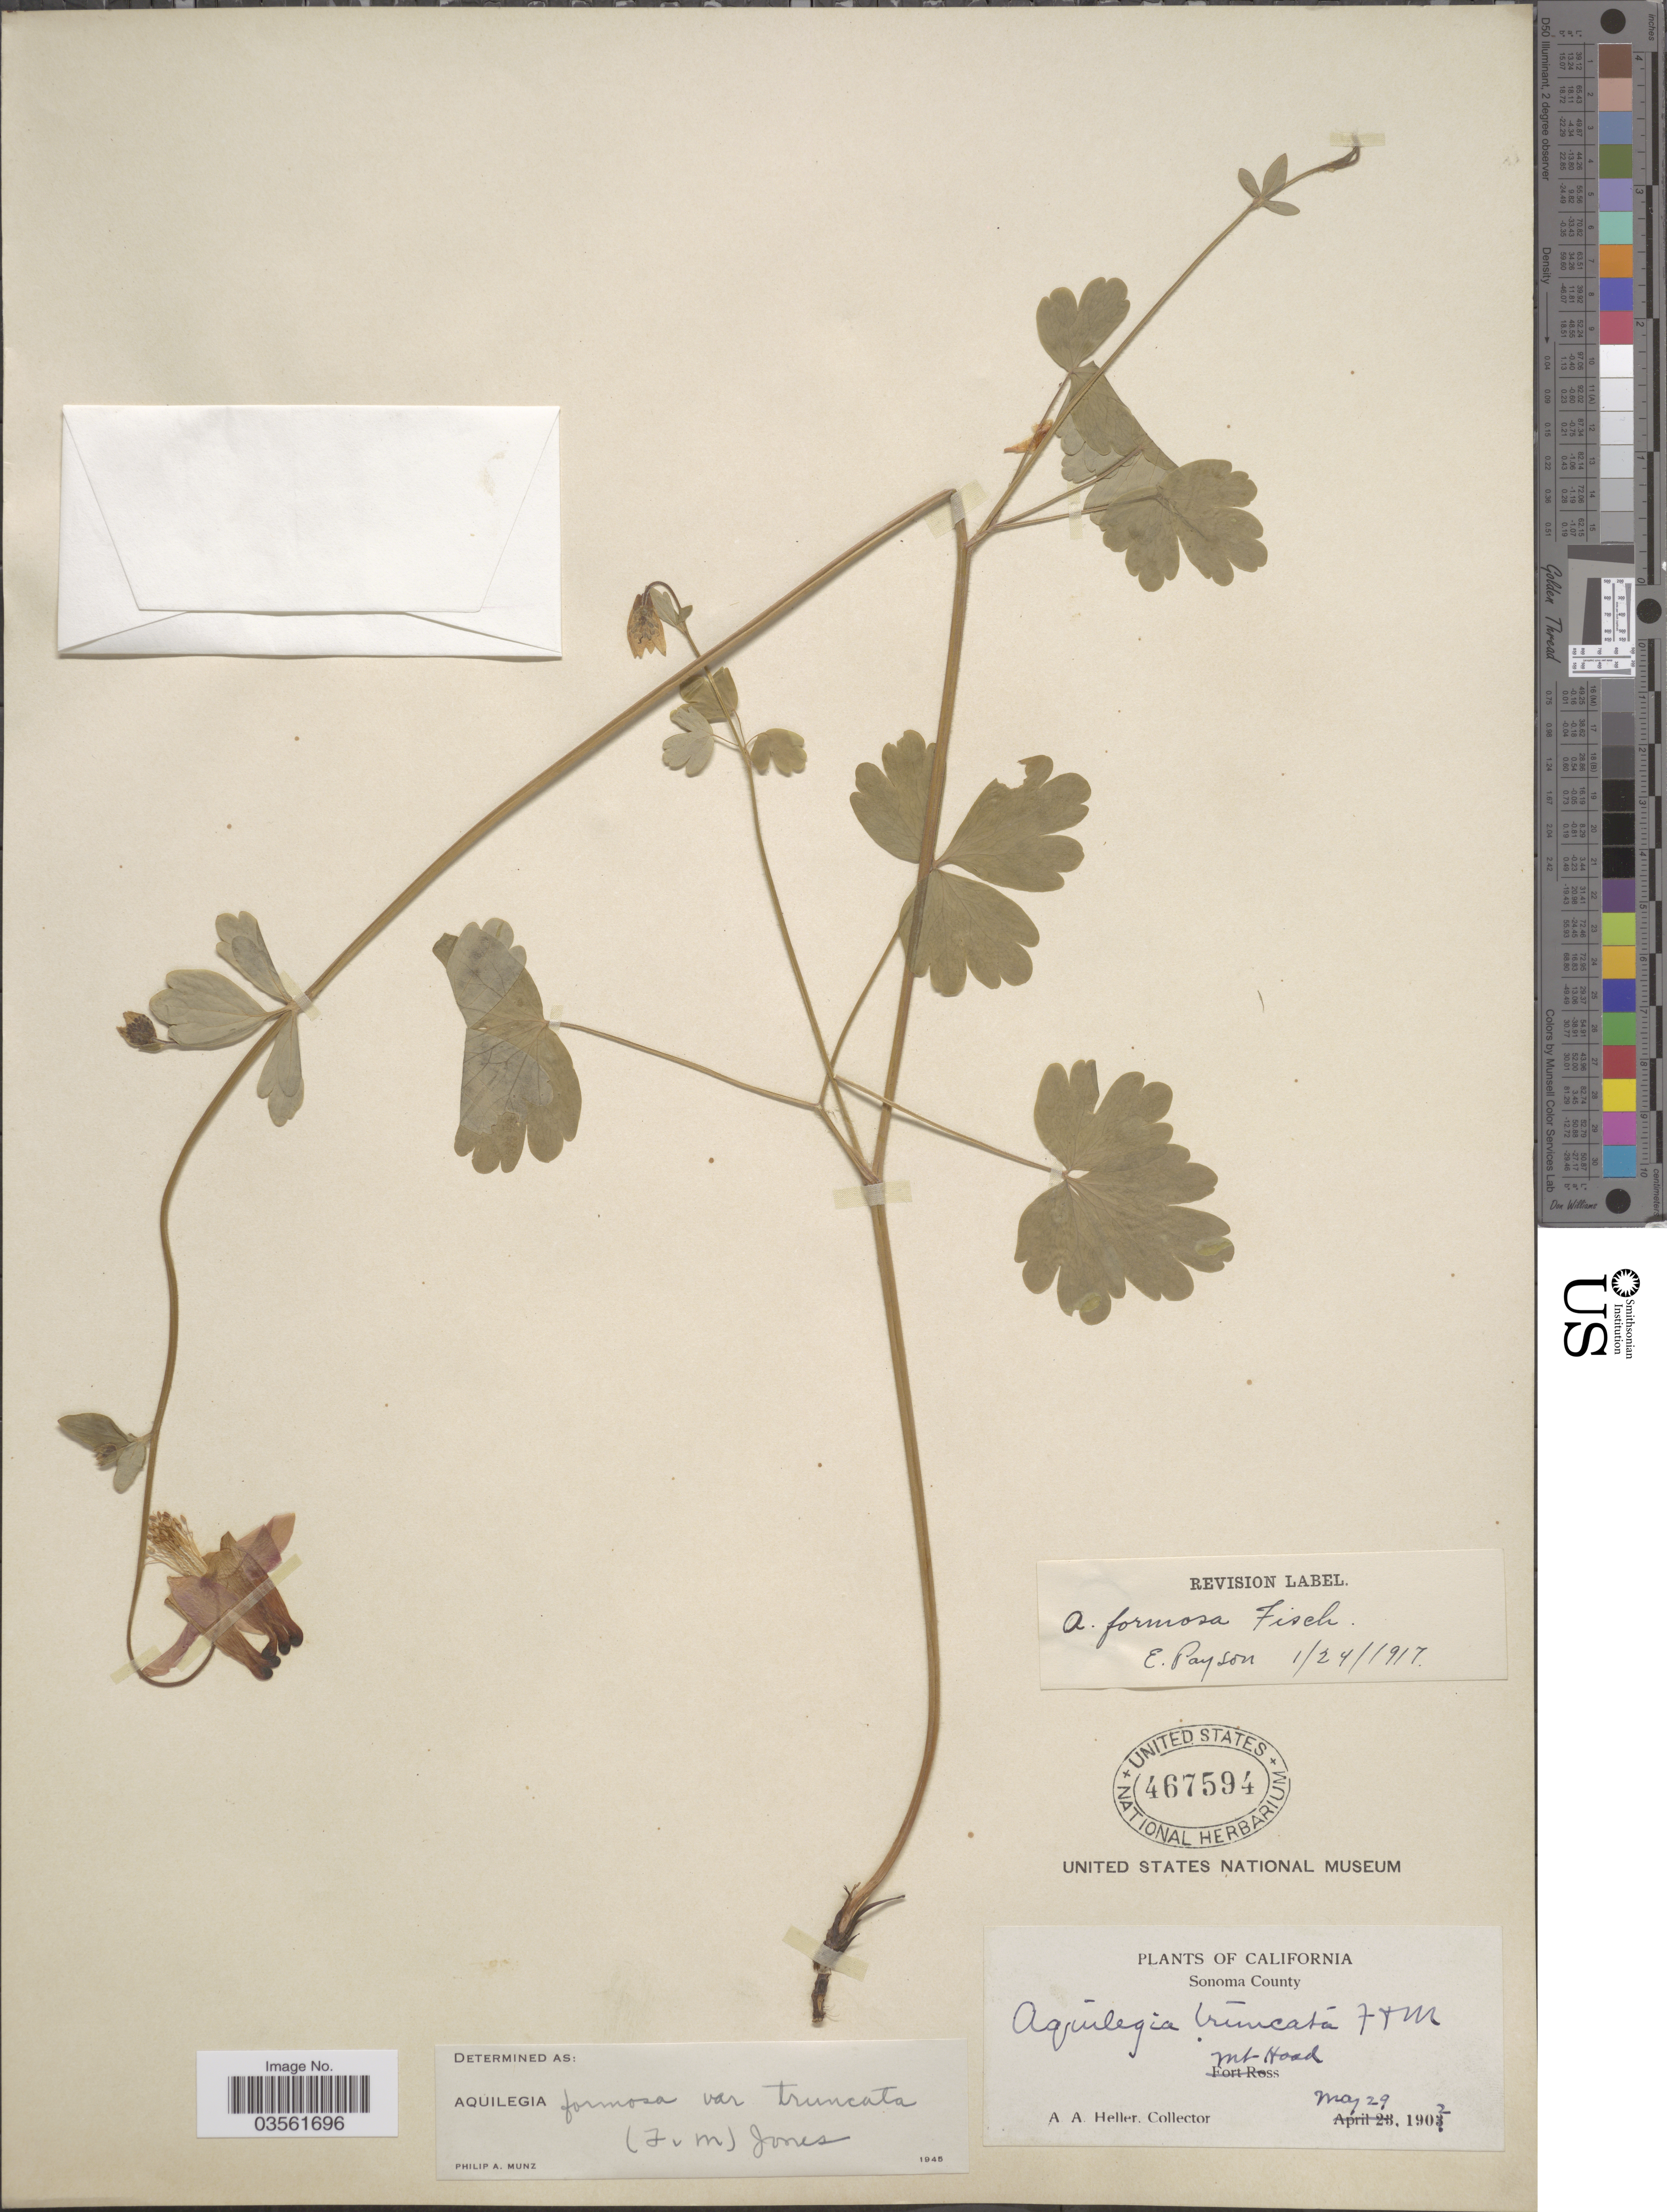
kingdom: Plantae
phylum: Tracheophyta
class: Magnoliopsida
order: Ranunculales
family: Ranunculaceae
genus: Aquilegia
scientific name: Aquilegia formosa var. truncata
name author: M.E. Jones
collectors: A. A. Heller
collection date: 1902-05-29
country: United States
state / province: California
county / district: Sonoma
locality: Sonoma County. Mt Hood.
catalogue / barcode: US 467594